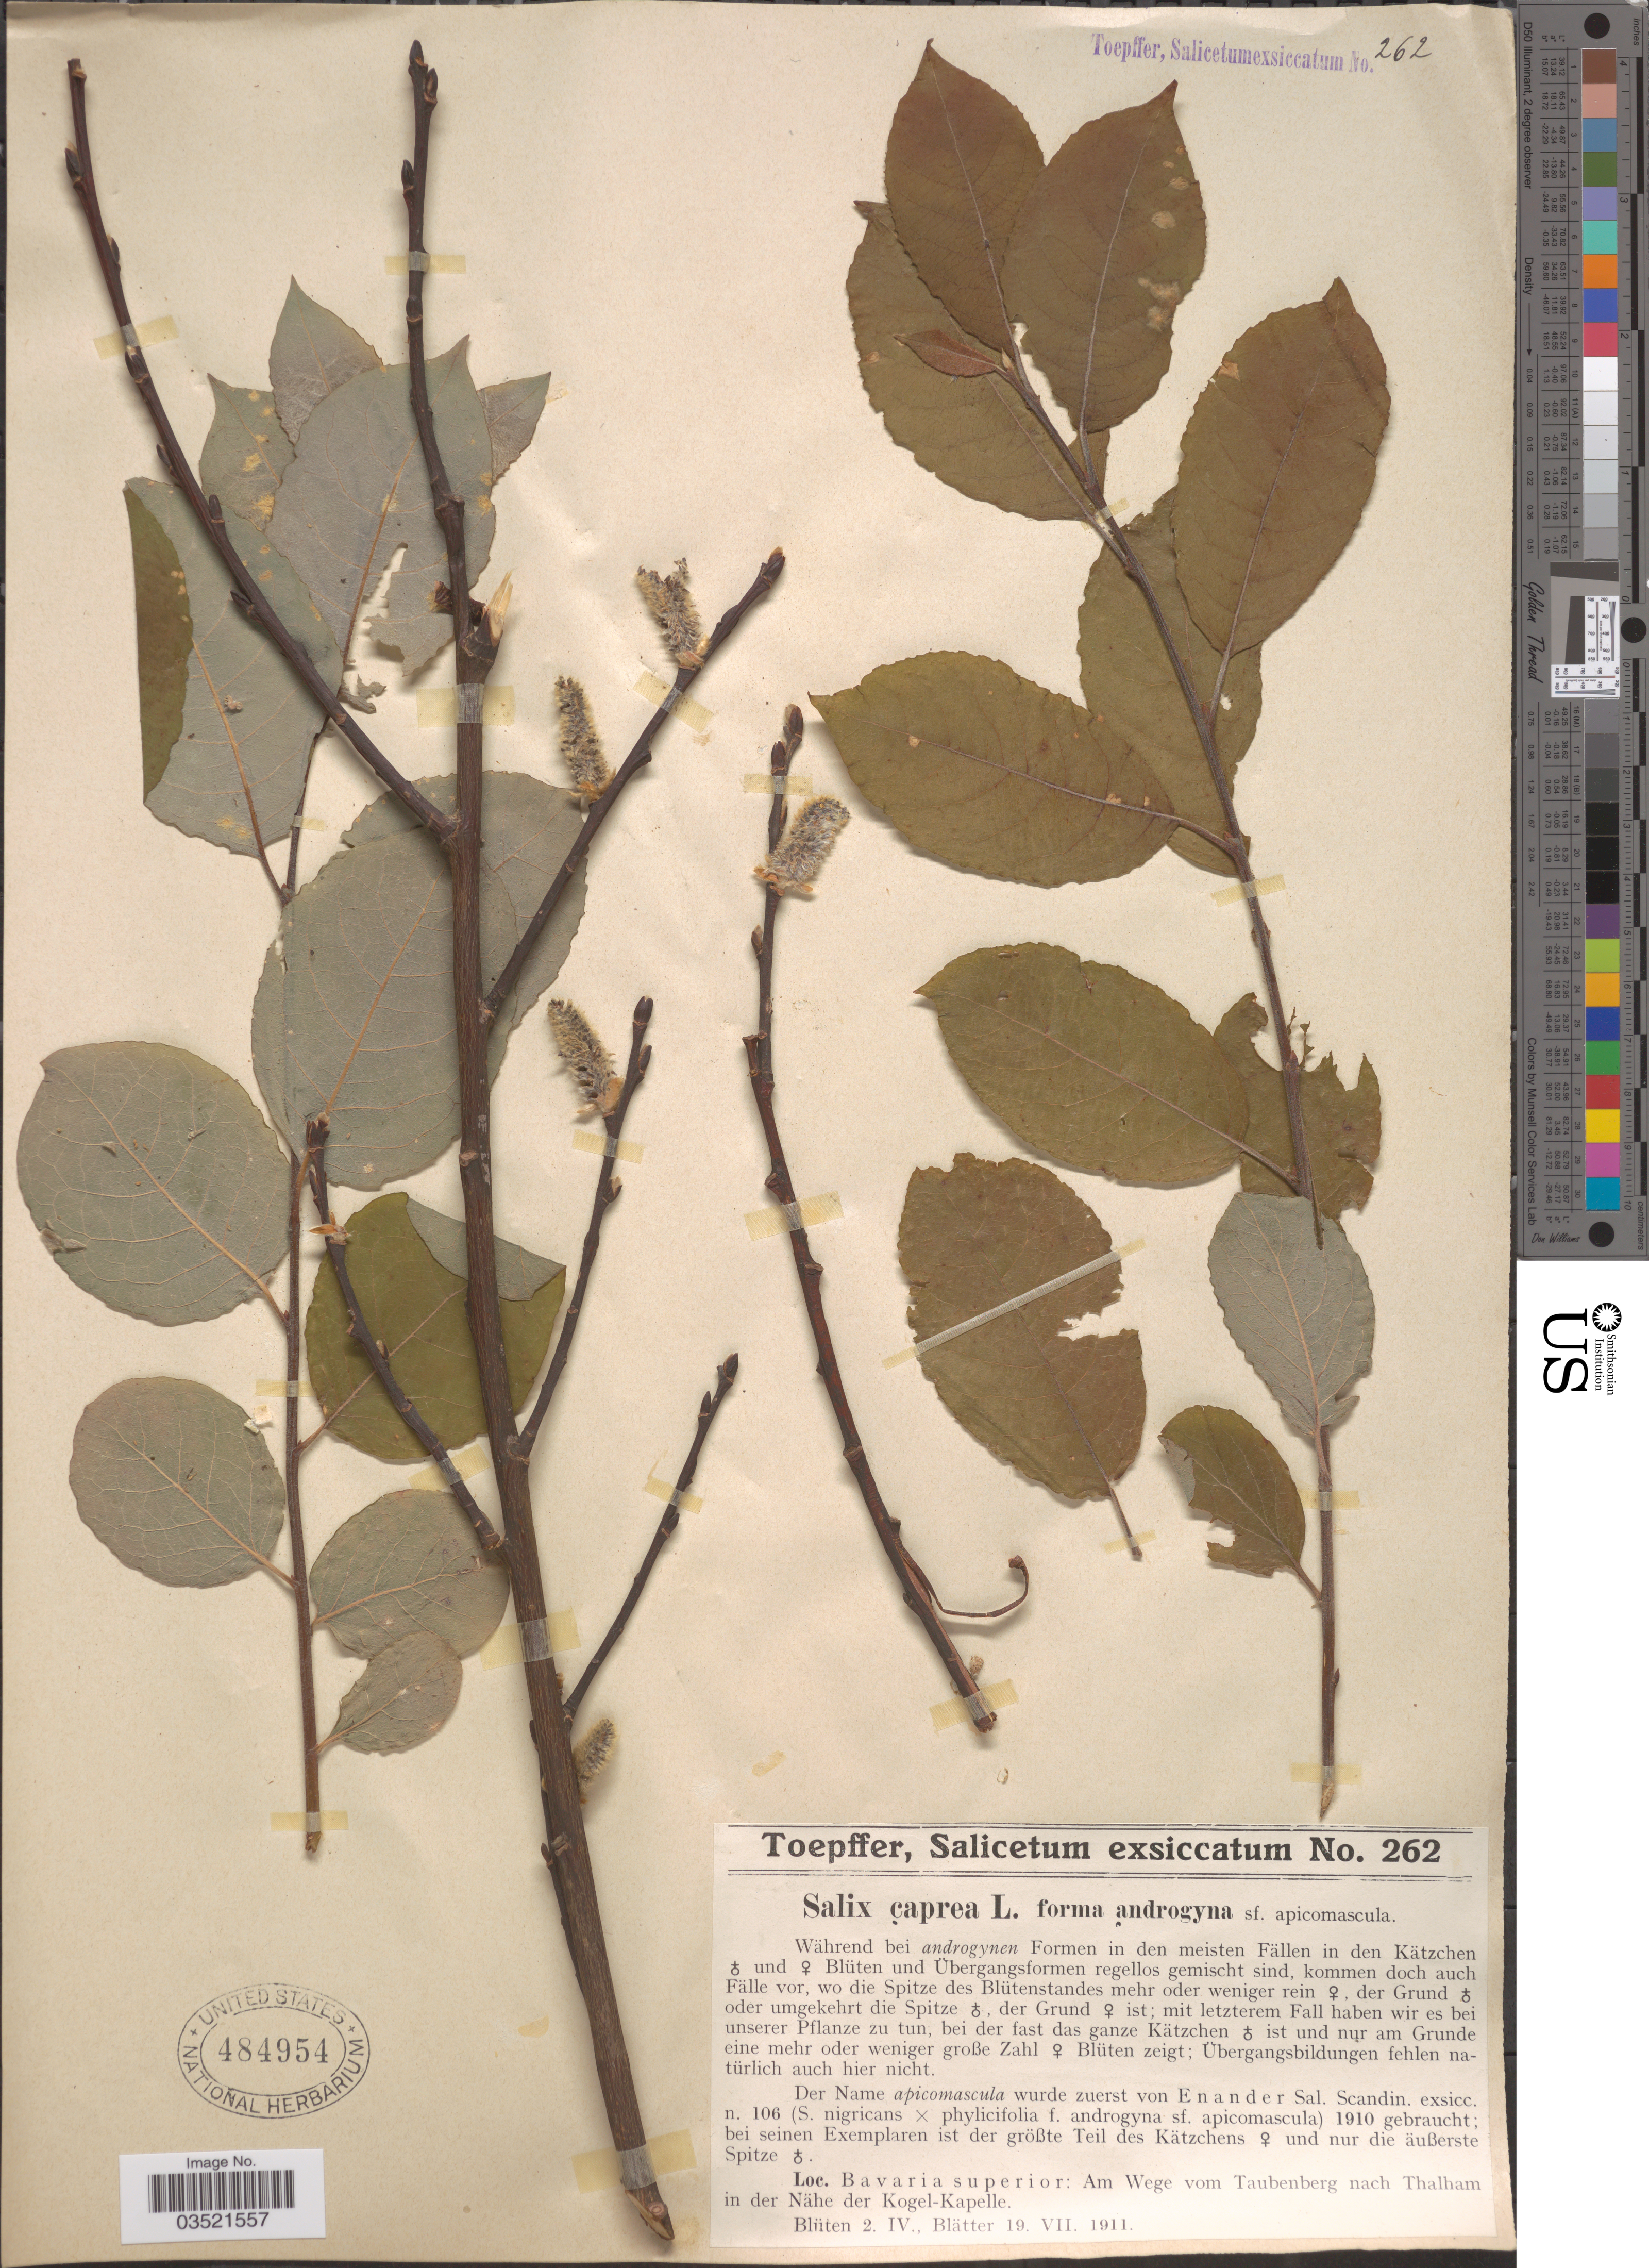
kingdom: Plantae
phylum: Tracheophyta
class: Magnoliopsida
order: Malpighiales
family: Salicaceae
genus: Salix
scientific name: Salix caprea subf. apicomascula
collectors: A. Toepffer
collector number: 262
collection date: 1911-04-02/1911-07-19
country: Germany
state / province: Bayern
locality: Bavaria superior: Am Wege vom Taubenberg nach Thalham in de Nähe der Kogel-Kapelle.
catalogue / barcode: US 484954